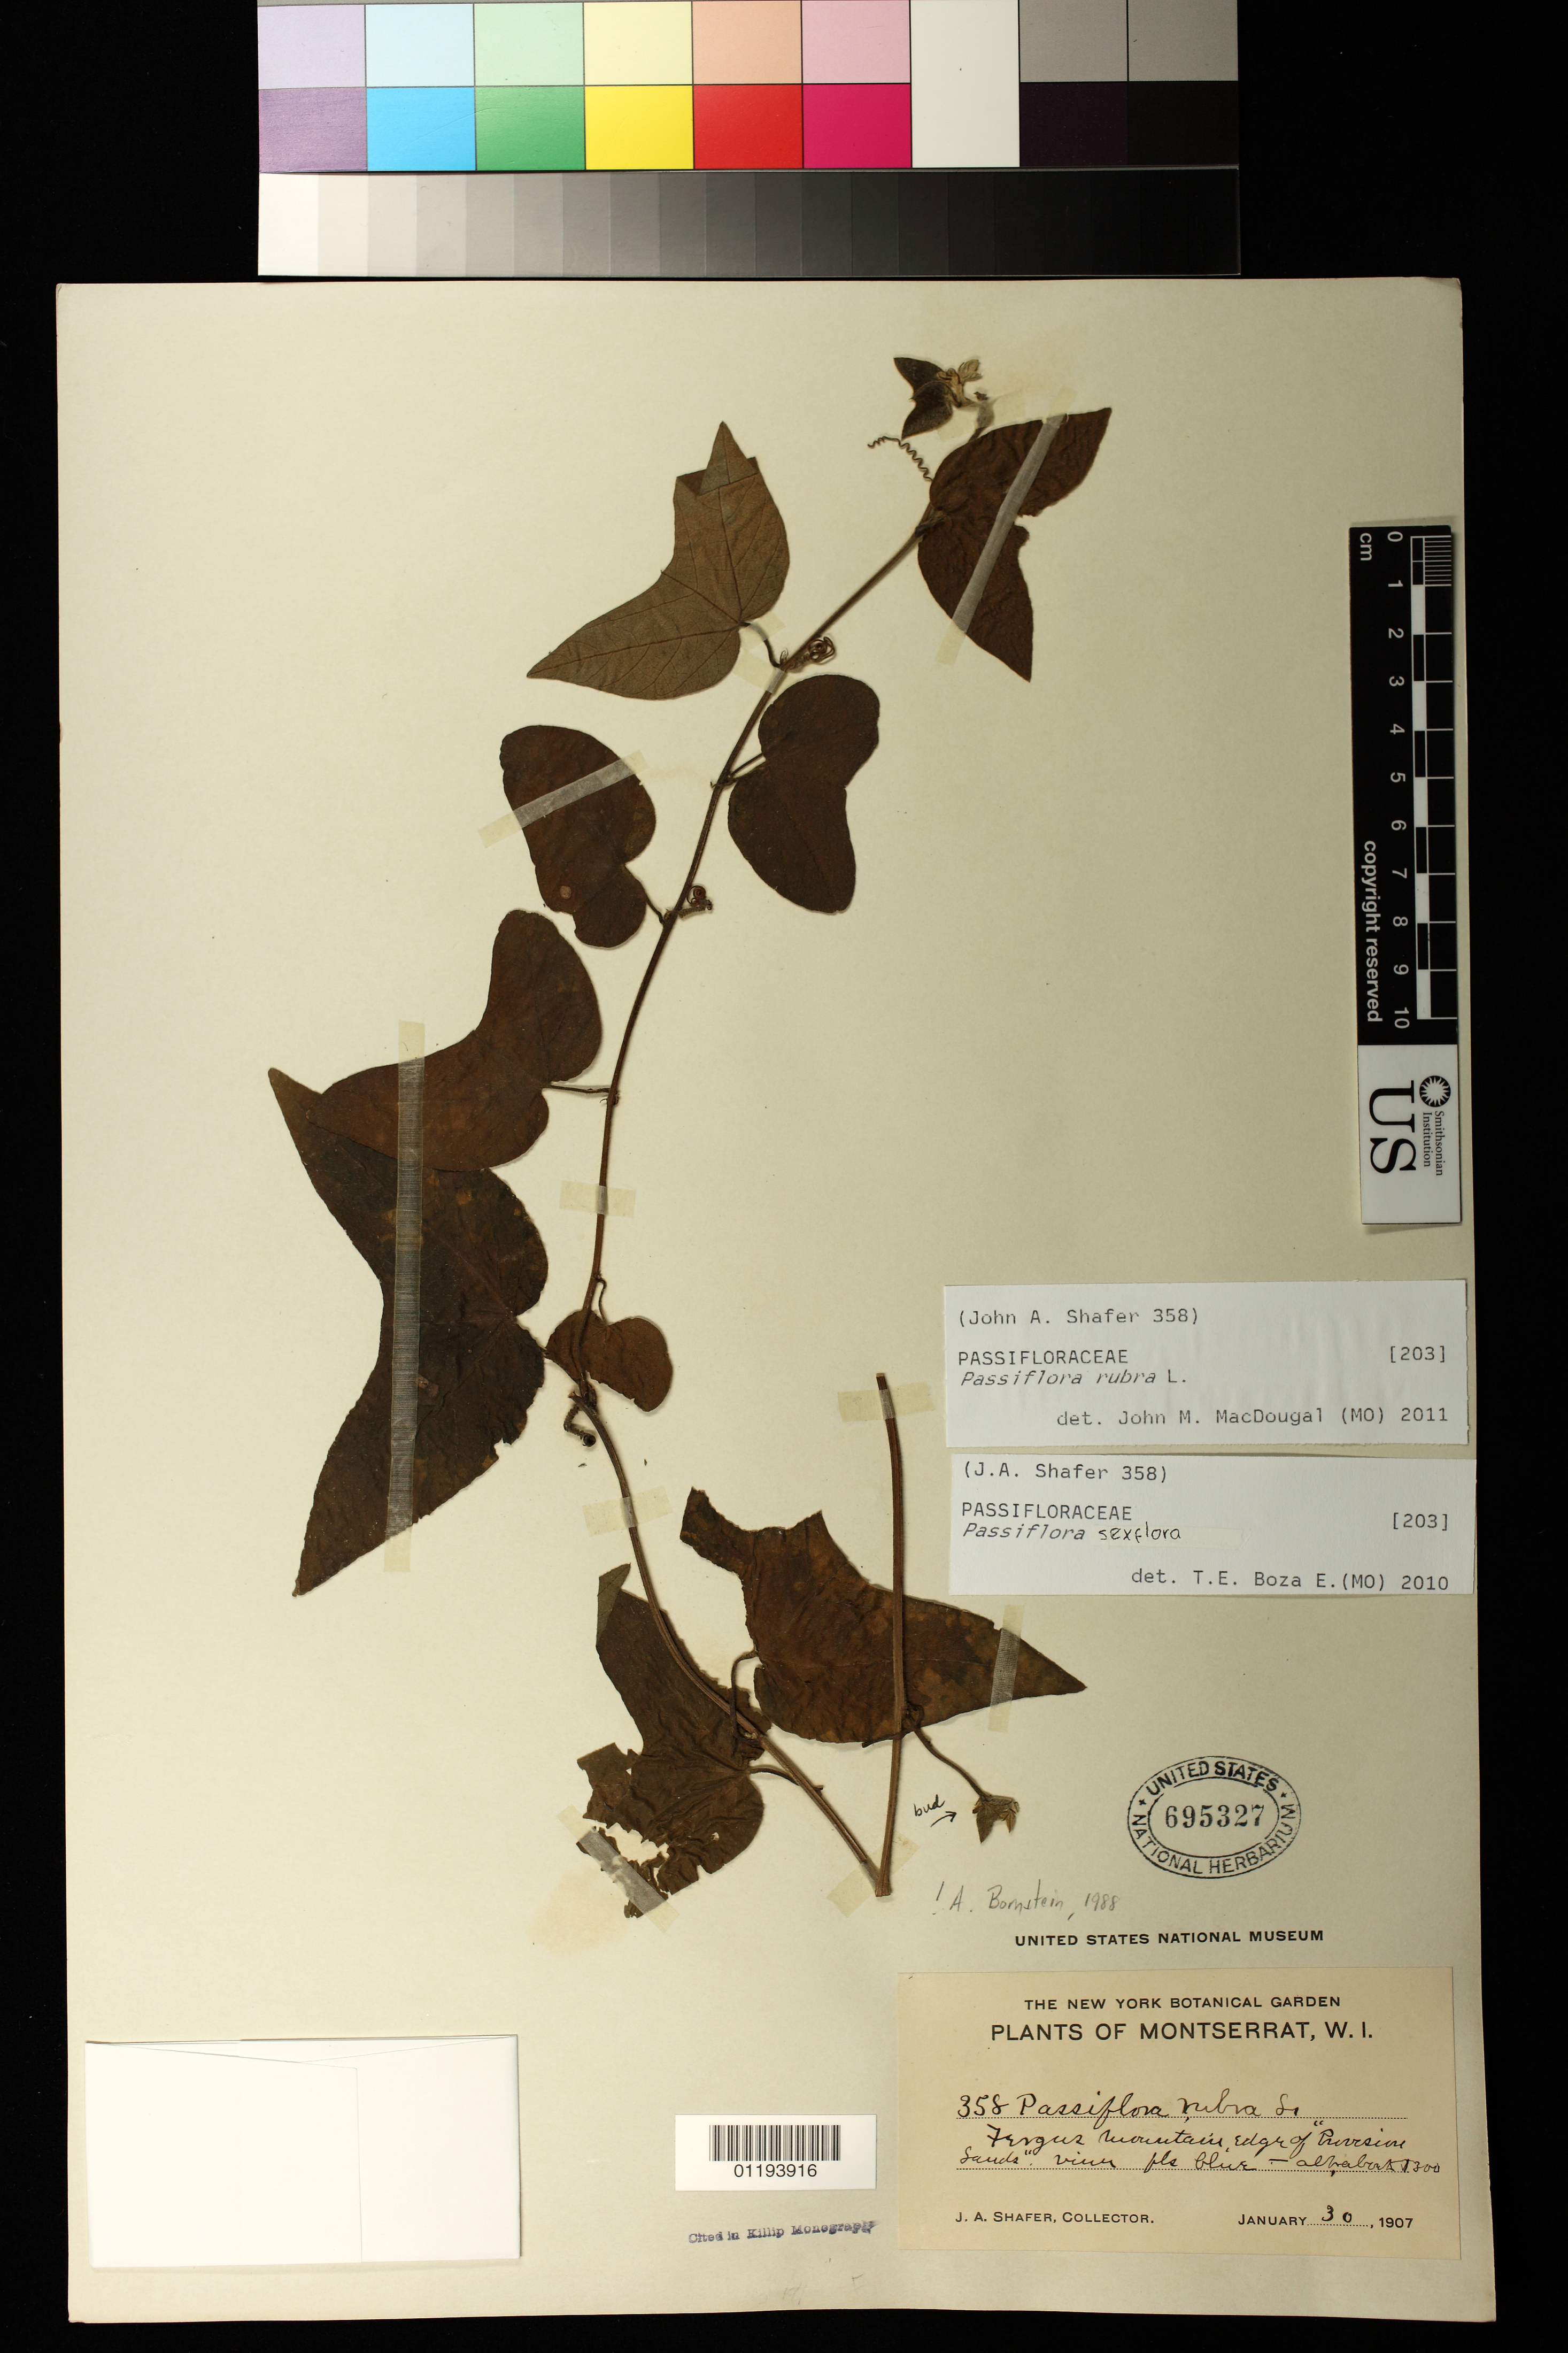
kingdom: Plantae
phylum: Tracheophyta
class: Magnoliopsida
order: Malpighiales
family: Passifloraceae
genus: Passiflora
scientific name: Passiflora rubra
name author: L.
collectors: J. A. Shafer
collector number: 358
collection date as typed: Jan 30 1907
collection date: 1907-01-30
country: Montserrat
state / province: Saint Anthony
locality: Fergus Mountain, edge of "Purrsine Sands"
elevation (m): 1128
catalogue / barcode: US 695327